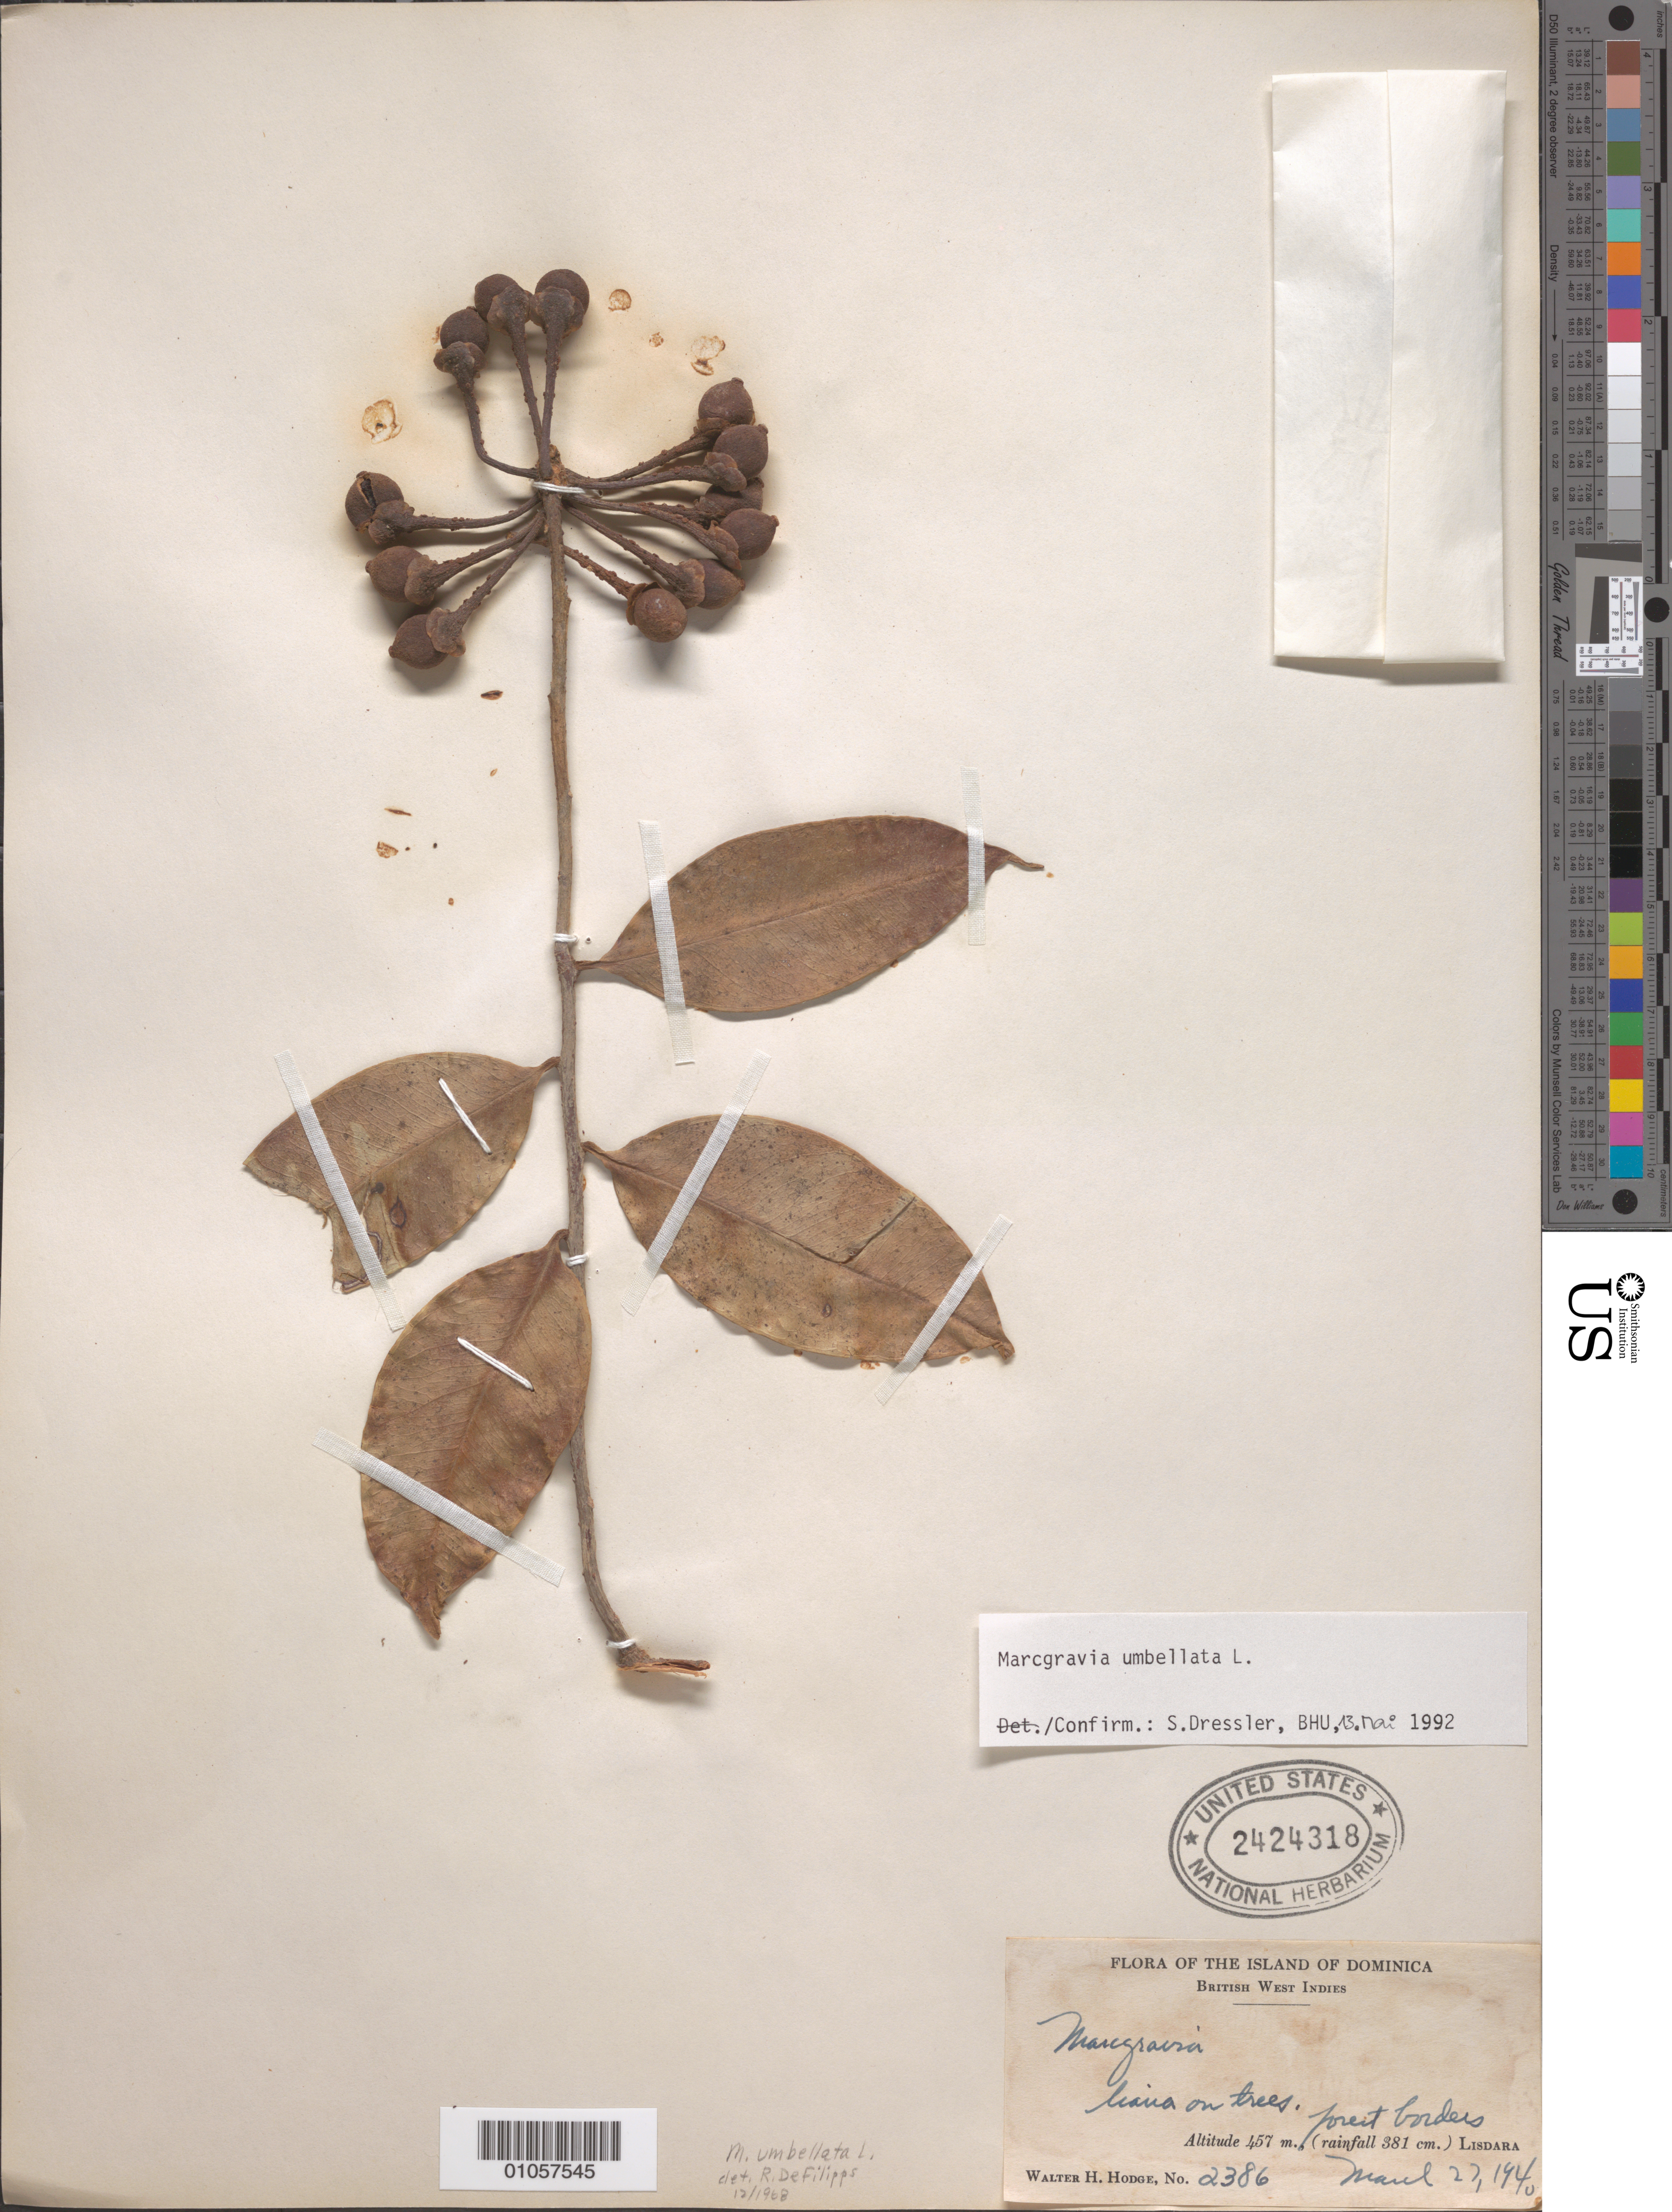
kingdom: Plantae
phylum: Tracheophyta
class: Magnoliopsida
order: Ericales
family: Marcgraviaceae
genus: Marcgravia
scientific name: Marcgravia umbellata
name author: L.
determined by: Dressler, S., (FR), Forschungsinstitut Und Naturmuseum Senckenberg (GERMANY)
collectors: W. Hodge & B. Hodge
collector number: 2386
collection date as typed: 27 Mar 1940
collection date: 1940-03-27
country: Dominica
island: Dominica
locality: Lisdara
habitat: Forest borders, rainfall 381 cm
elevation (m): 457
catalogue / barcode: US 2424318